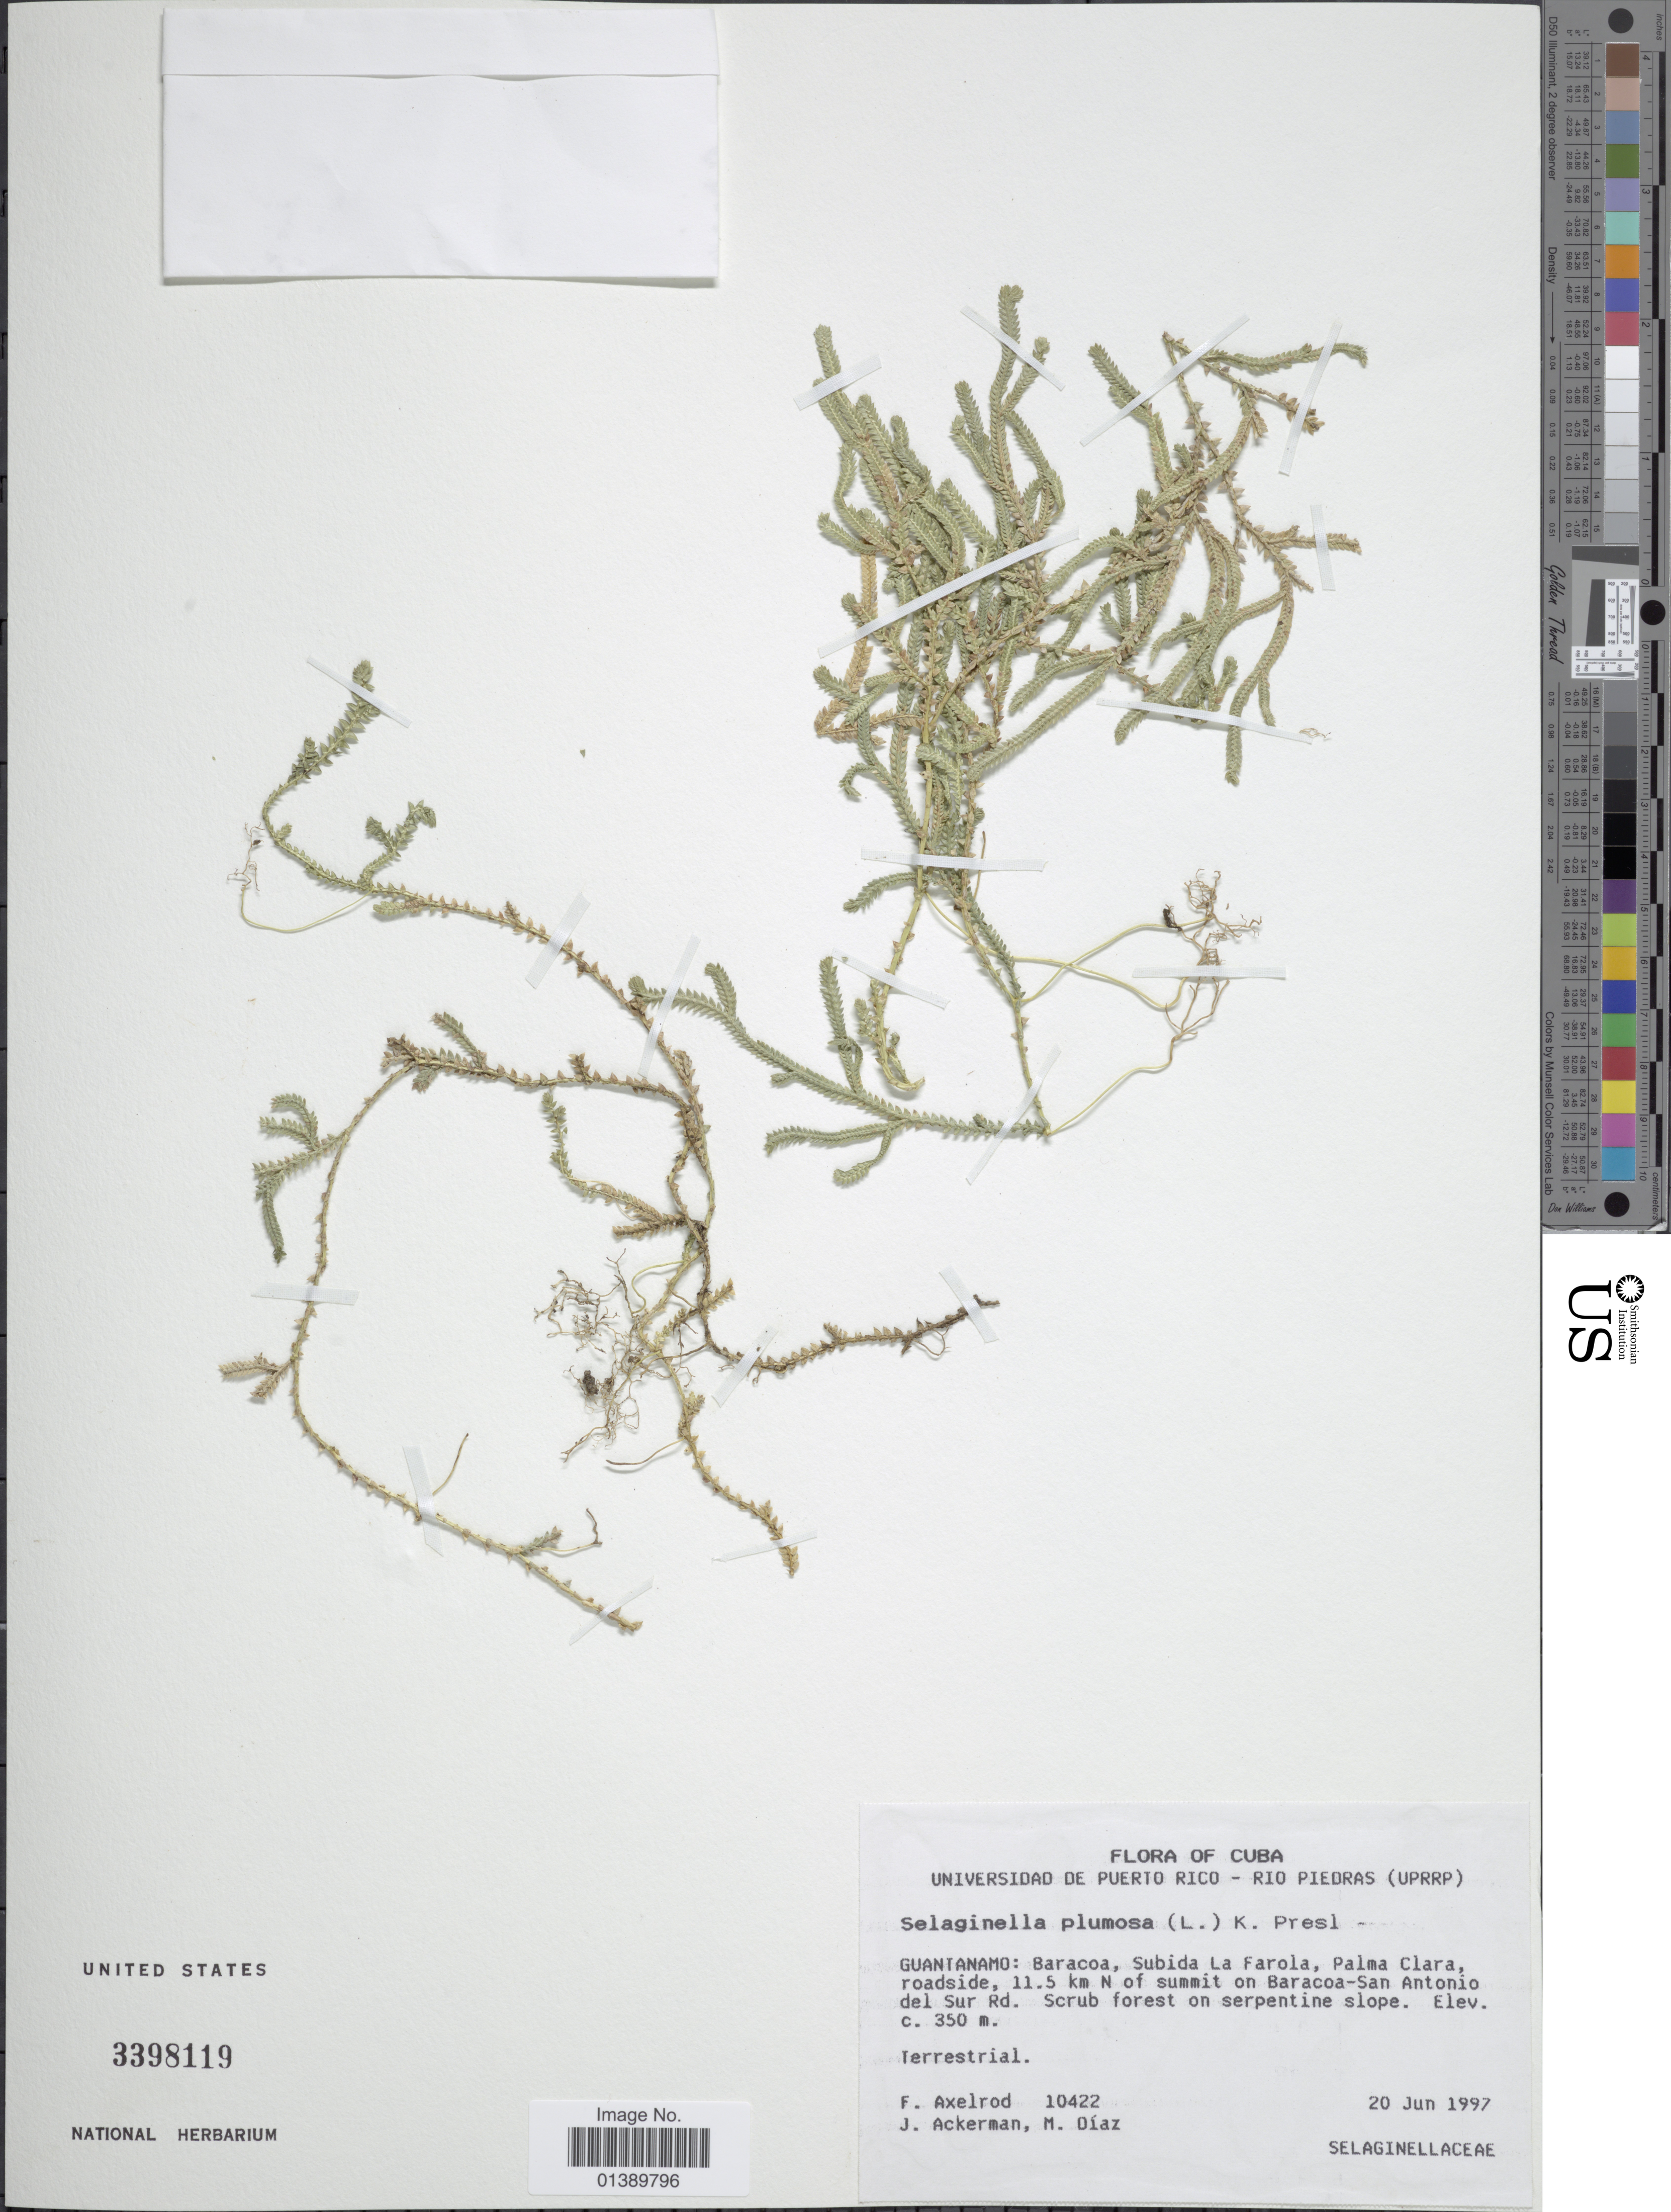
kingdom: Plantae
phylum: Tracheophyta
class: Lycopodiopsida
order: Selaginellales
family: Selaginellaceae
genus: Selaginella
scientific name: Selaginella plumosa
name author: (L.) C. Presl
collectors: F. Axelrod, J. Ackerman & M. Díaz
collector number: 10422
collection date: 1997-06-20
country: Cuba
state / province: Guantánamo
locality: Baracoa, Subida La Farola, Palma Clara roadside, 11.5 km N of summit on Baracoa-San Antonio del Sur Rd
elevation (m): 350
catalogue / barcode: US 3398119